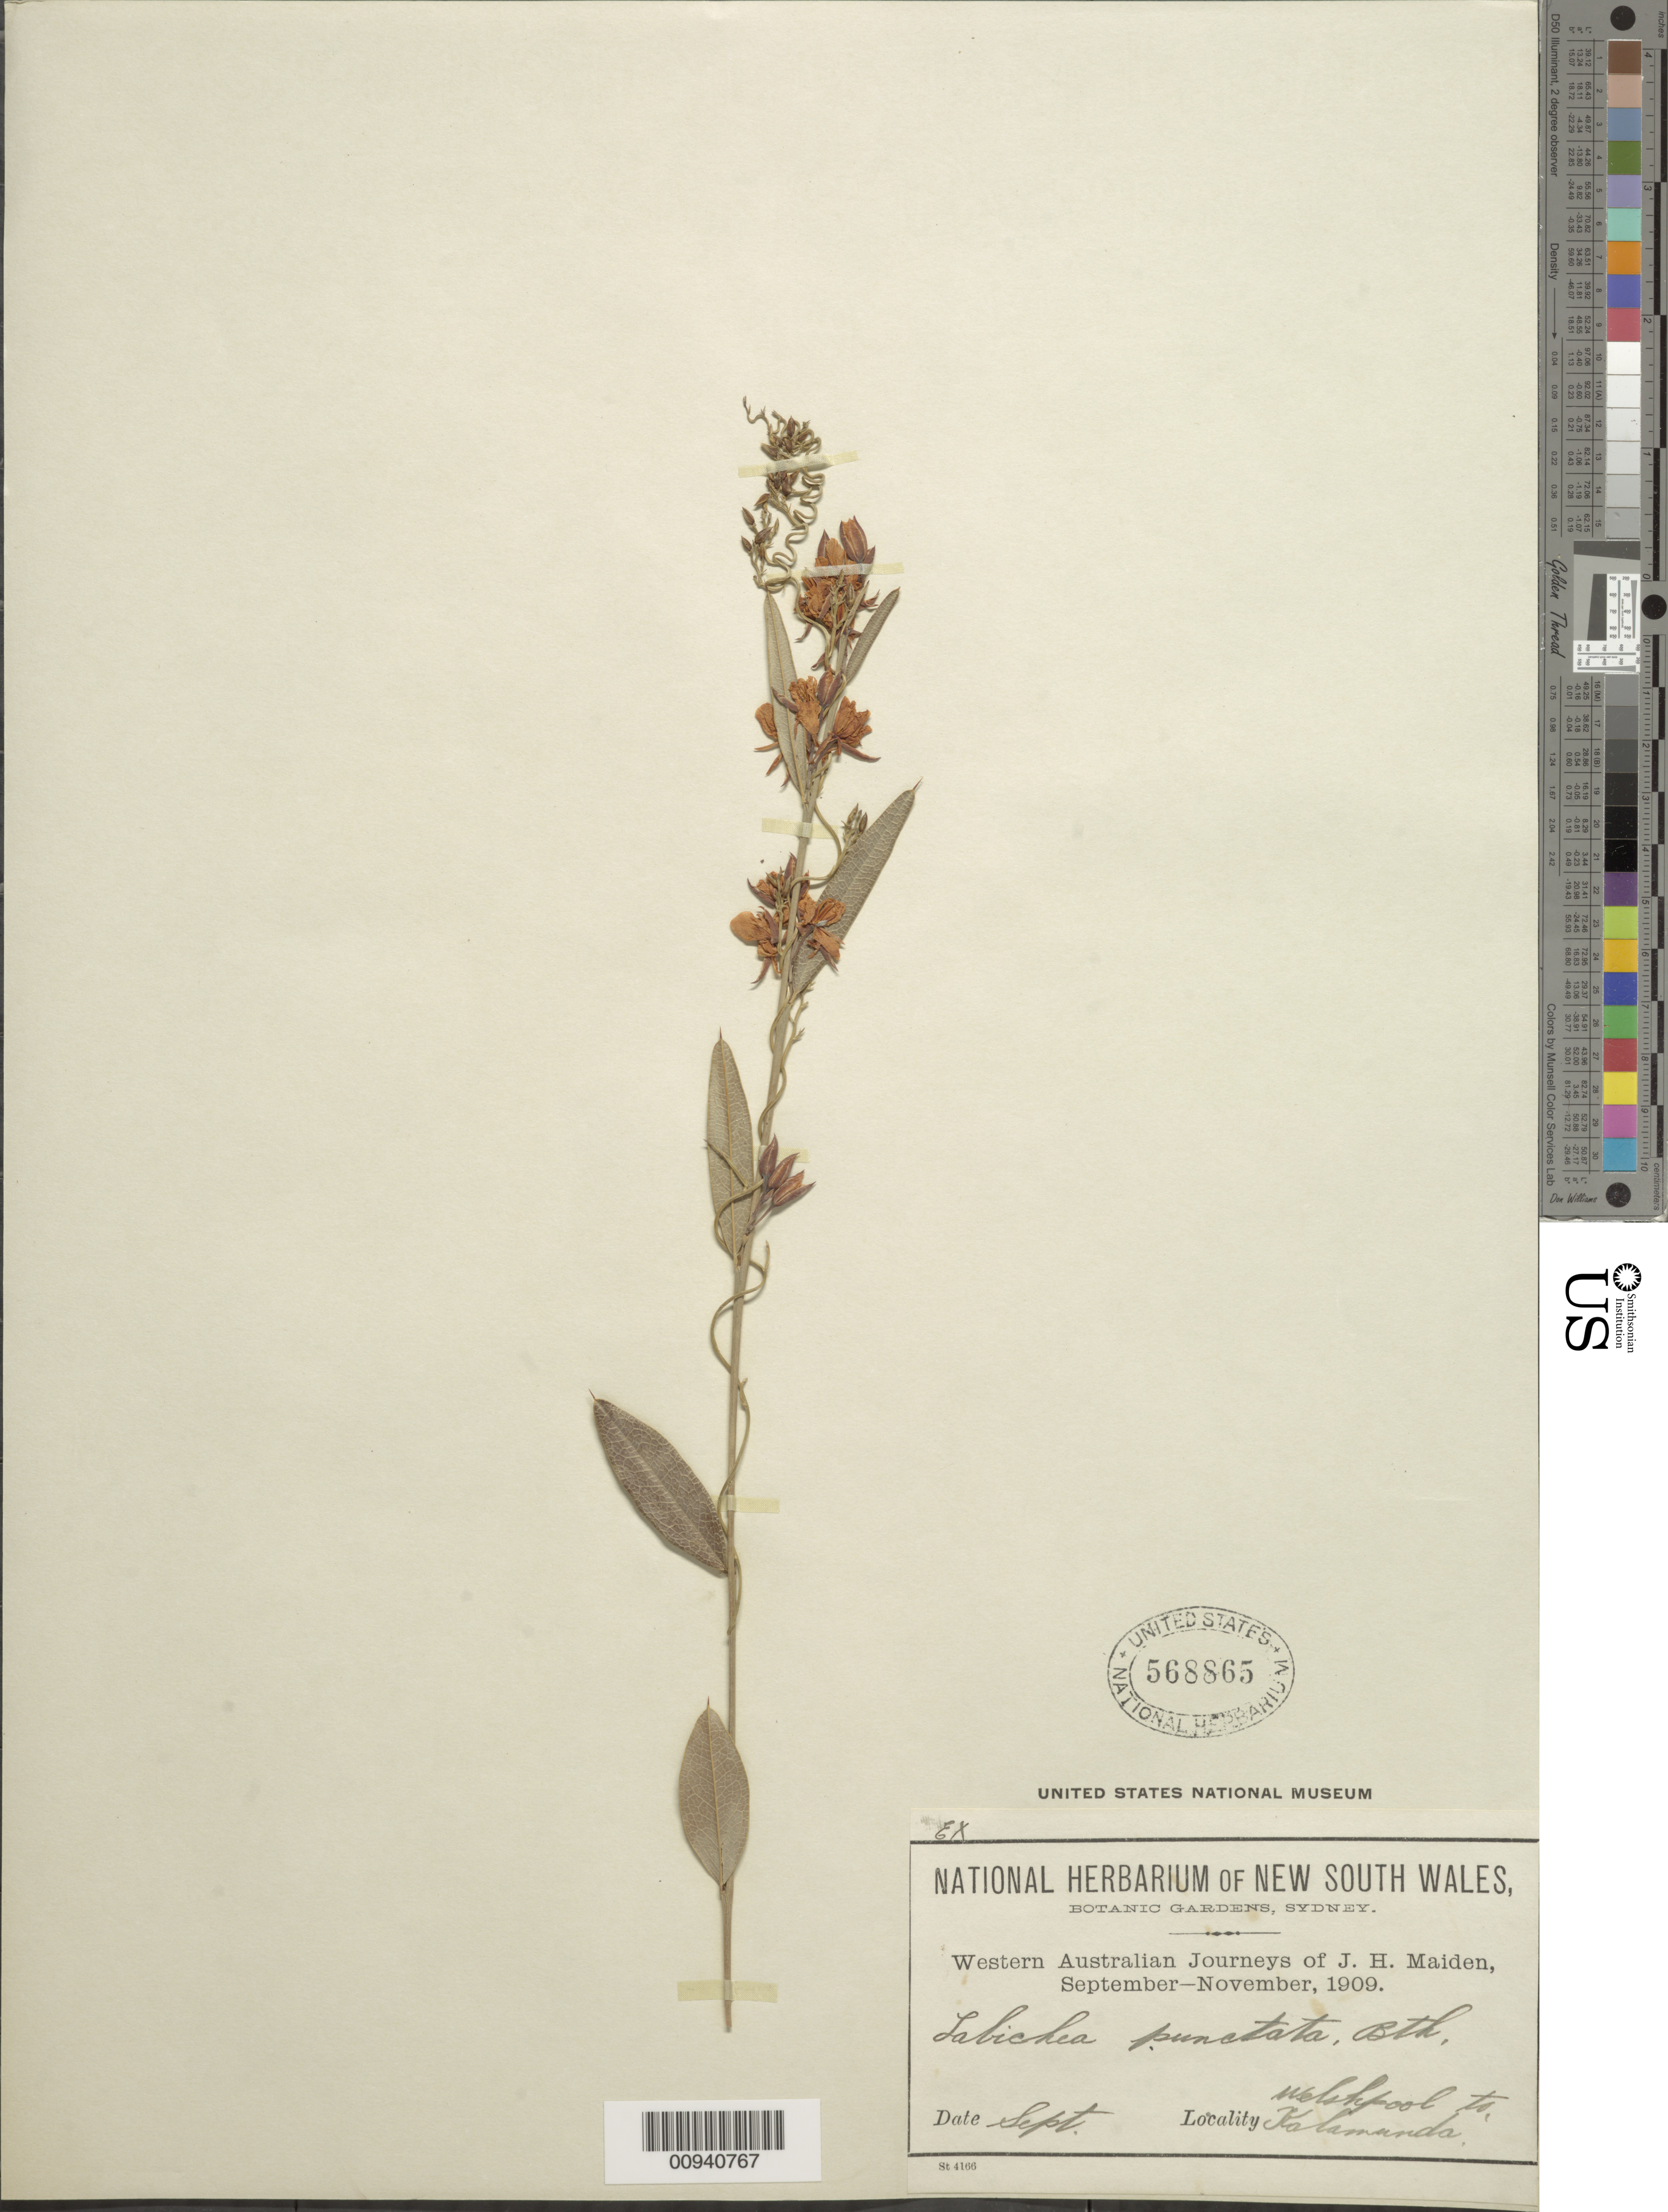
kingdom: Plantae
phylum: Tracheophyta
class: Magnoliopsida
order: Fabales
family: Fabaceae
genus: Labichea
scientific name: Labichea punctata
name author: Lindl.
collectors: J. Maiden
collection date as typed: Sep 1909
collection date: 1909-09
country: Australia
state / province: Western Australia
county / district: Perth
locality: Welshpool to Kalamunda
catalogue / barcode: US 568865